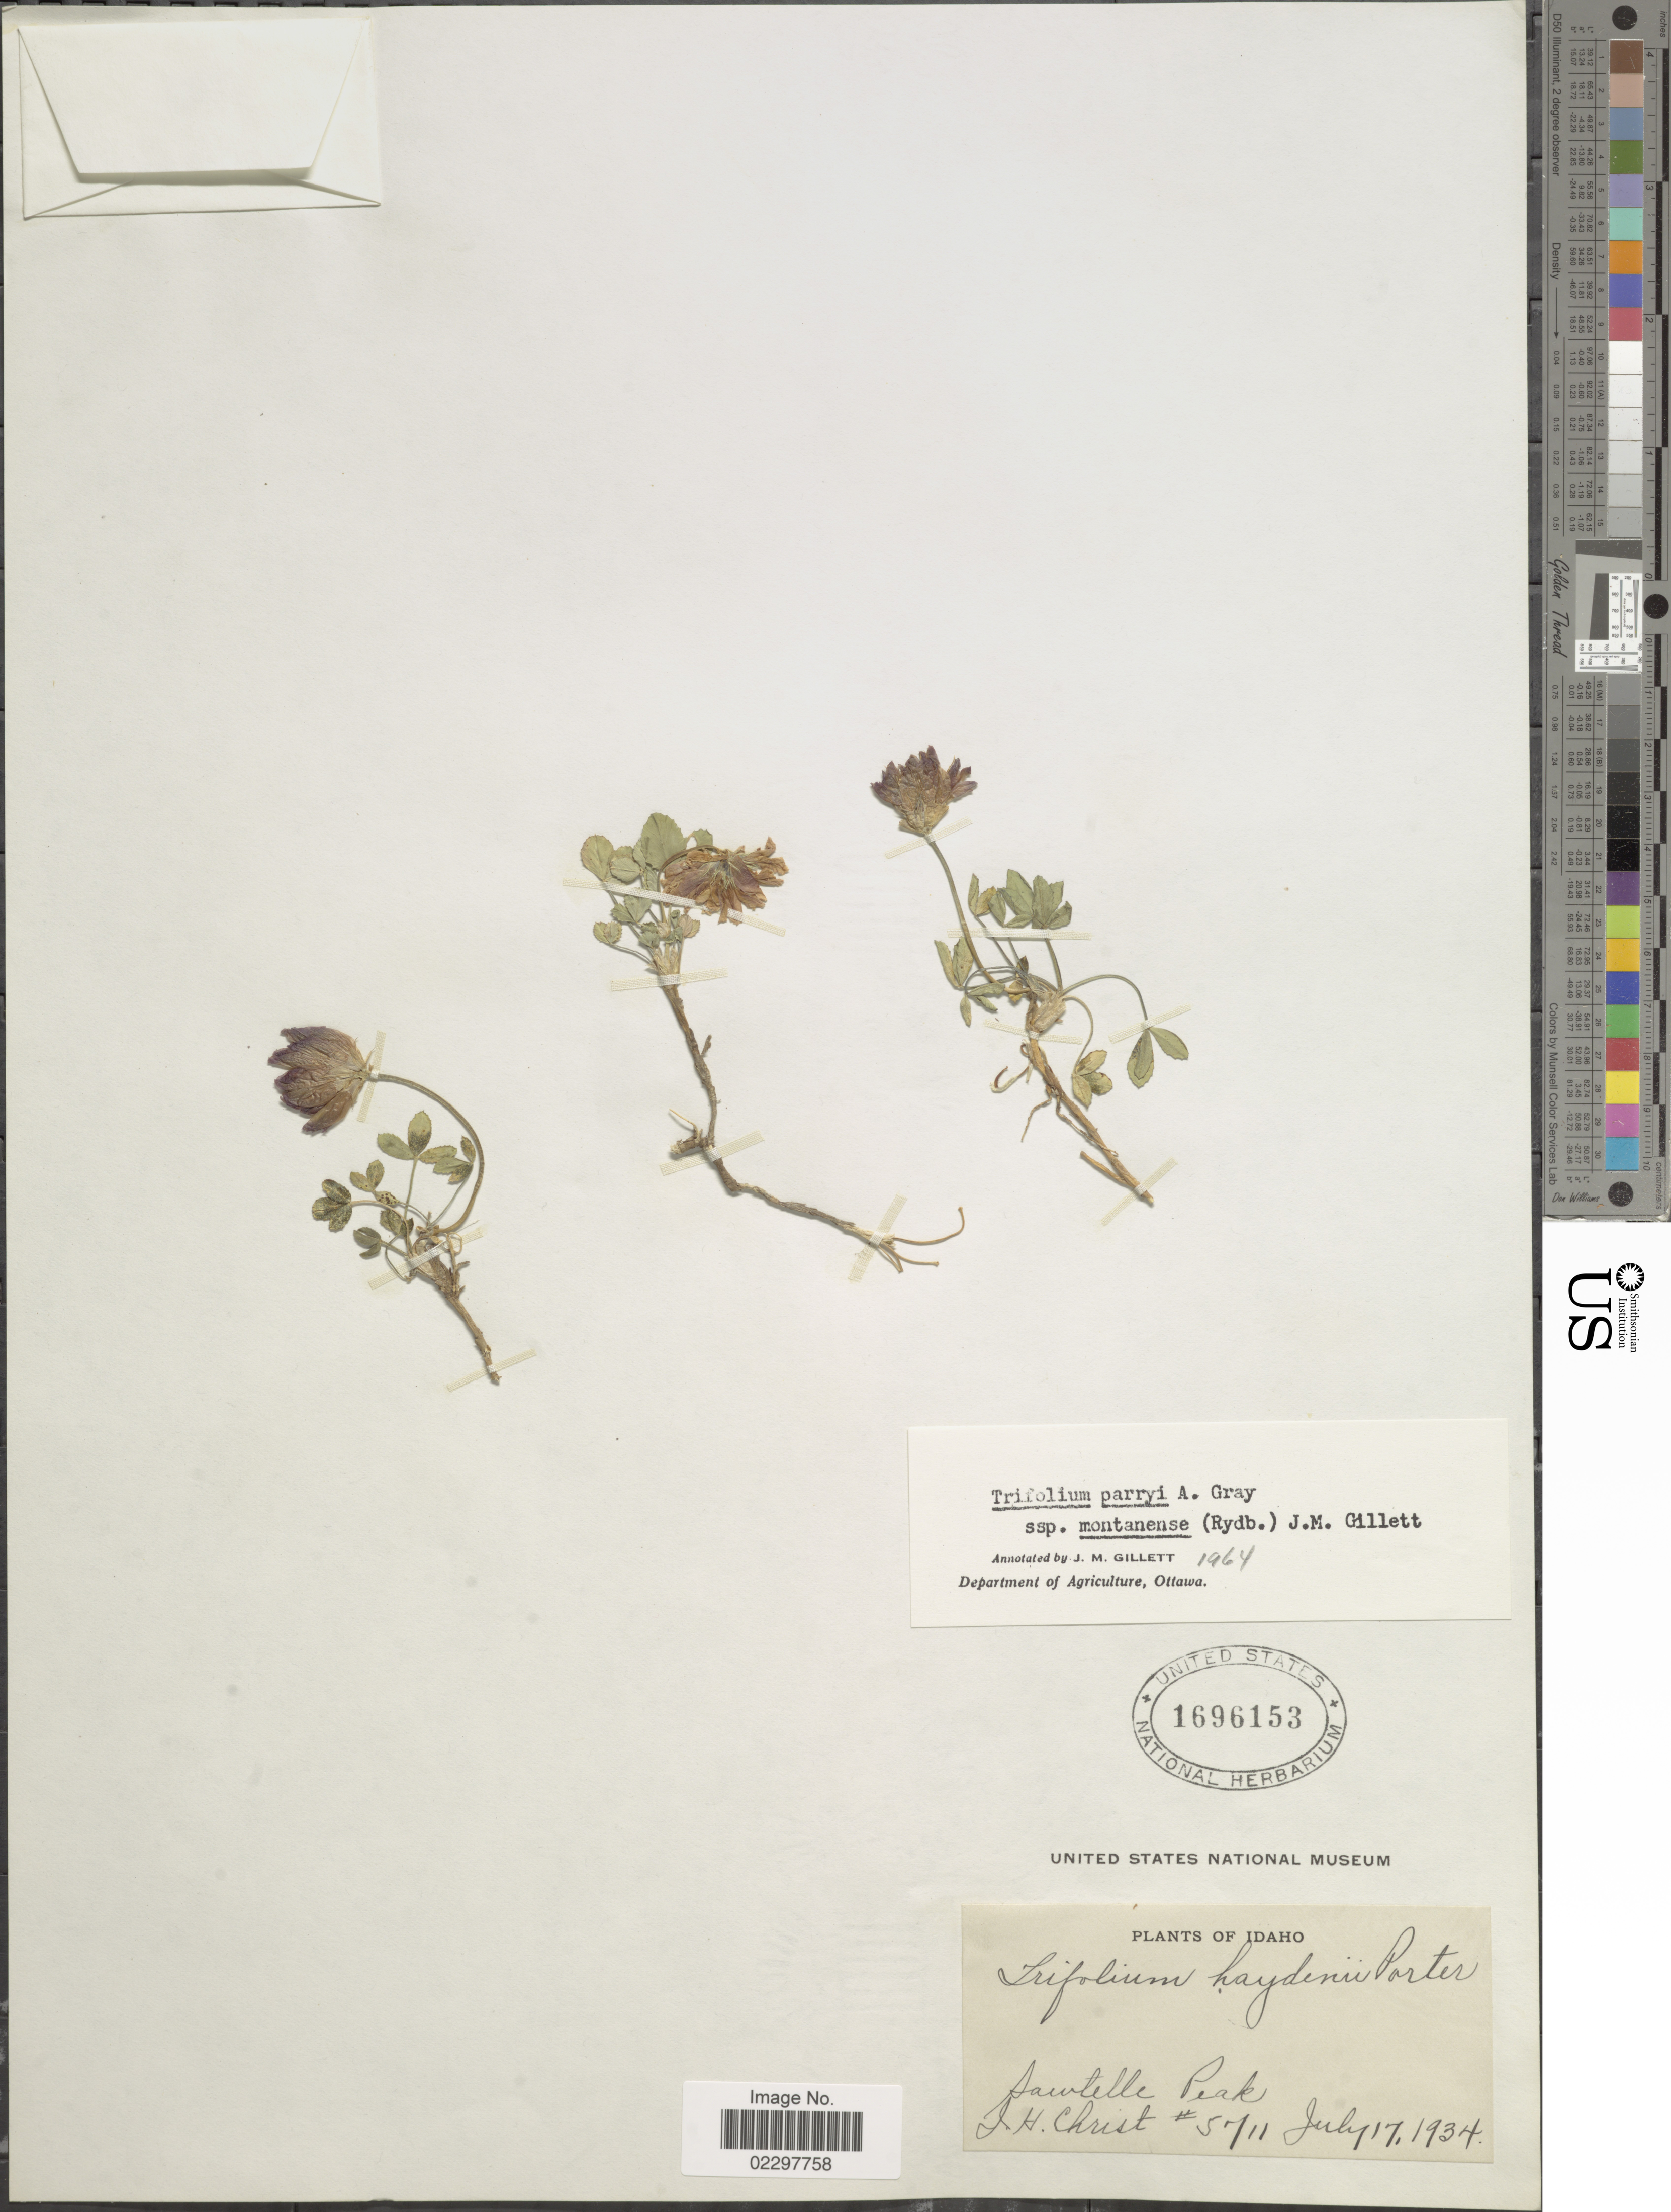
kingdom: Plantae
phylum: Tracheophyta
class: Magnoliopsida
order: Fabales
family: Fabaceae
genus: Trifolium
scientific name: Trifolium parryi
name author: A. Gray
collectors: J. H. Christ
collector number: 5711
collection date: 1934-07-17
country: United States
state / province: Idaho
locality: Sawtelle Peak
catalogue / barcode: US 1696153